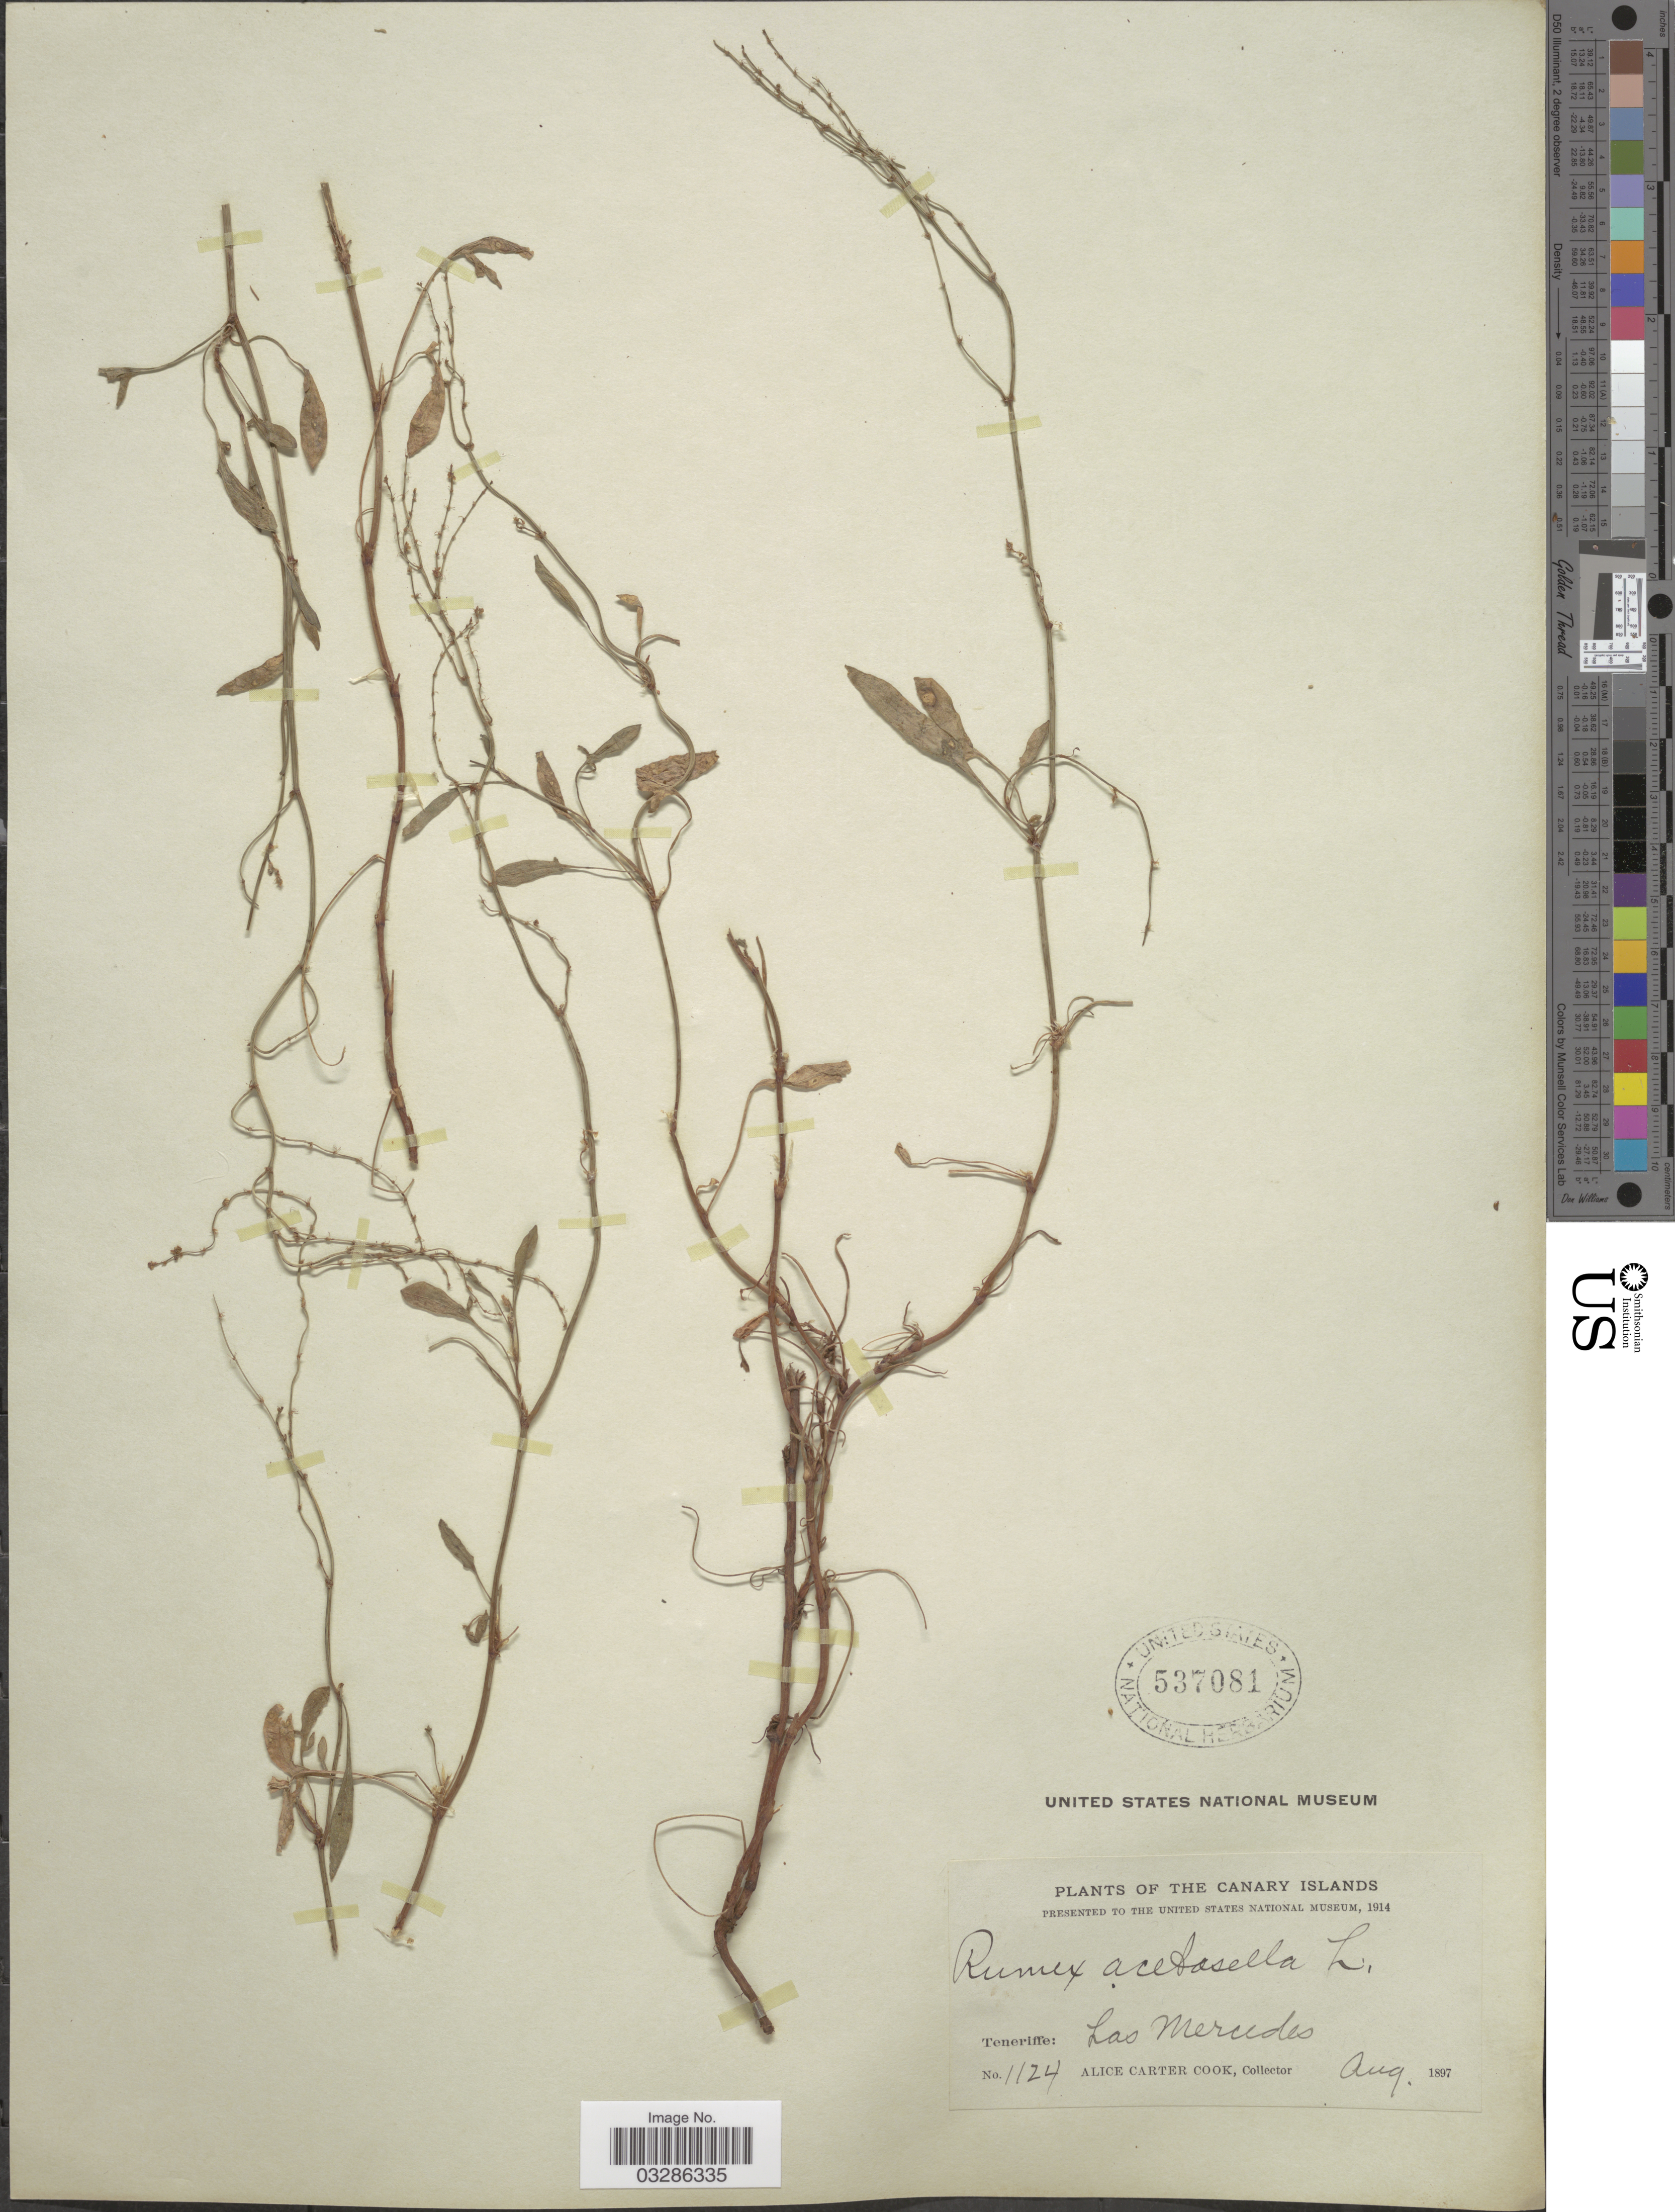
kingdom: Plantae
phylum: Tracheophyta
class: Magnoliopsida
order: Caryophyllales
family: Polygonaceae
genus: Rumex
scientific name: Rumex acetosella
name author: L.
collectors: Alice C. Cook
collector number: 1124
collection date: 1897-08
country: Spain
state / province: Canarias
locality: The Canary Islands. Teneriffe: Las Mercedes.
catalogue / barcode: US 537081